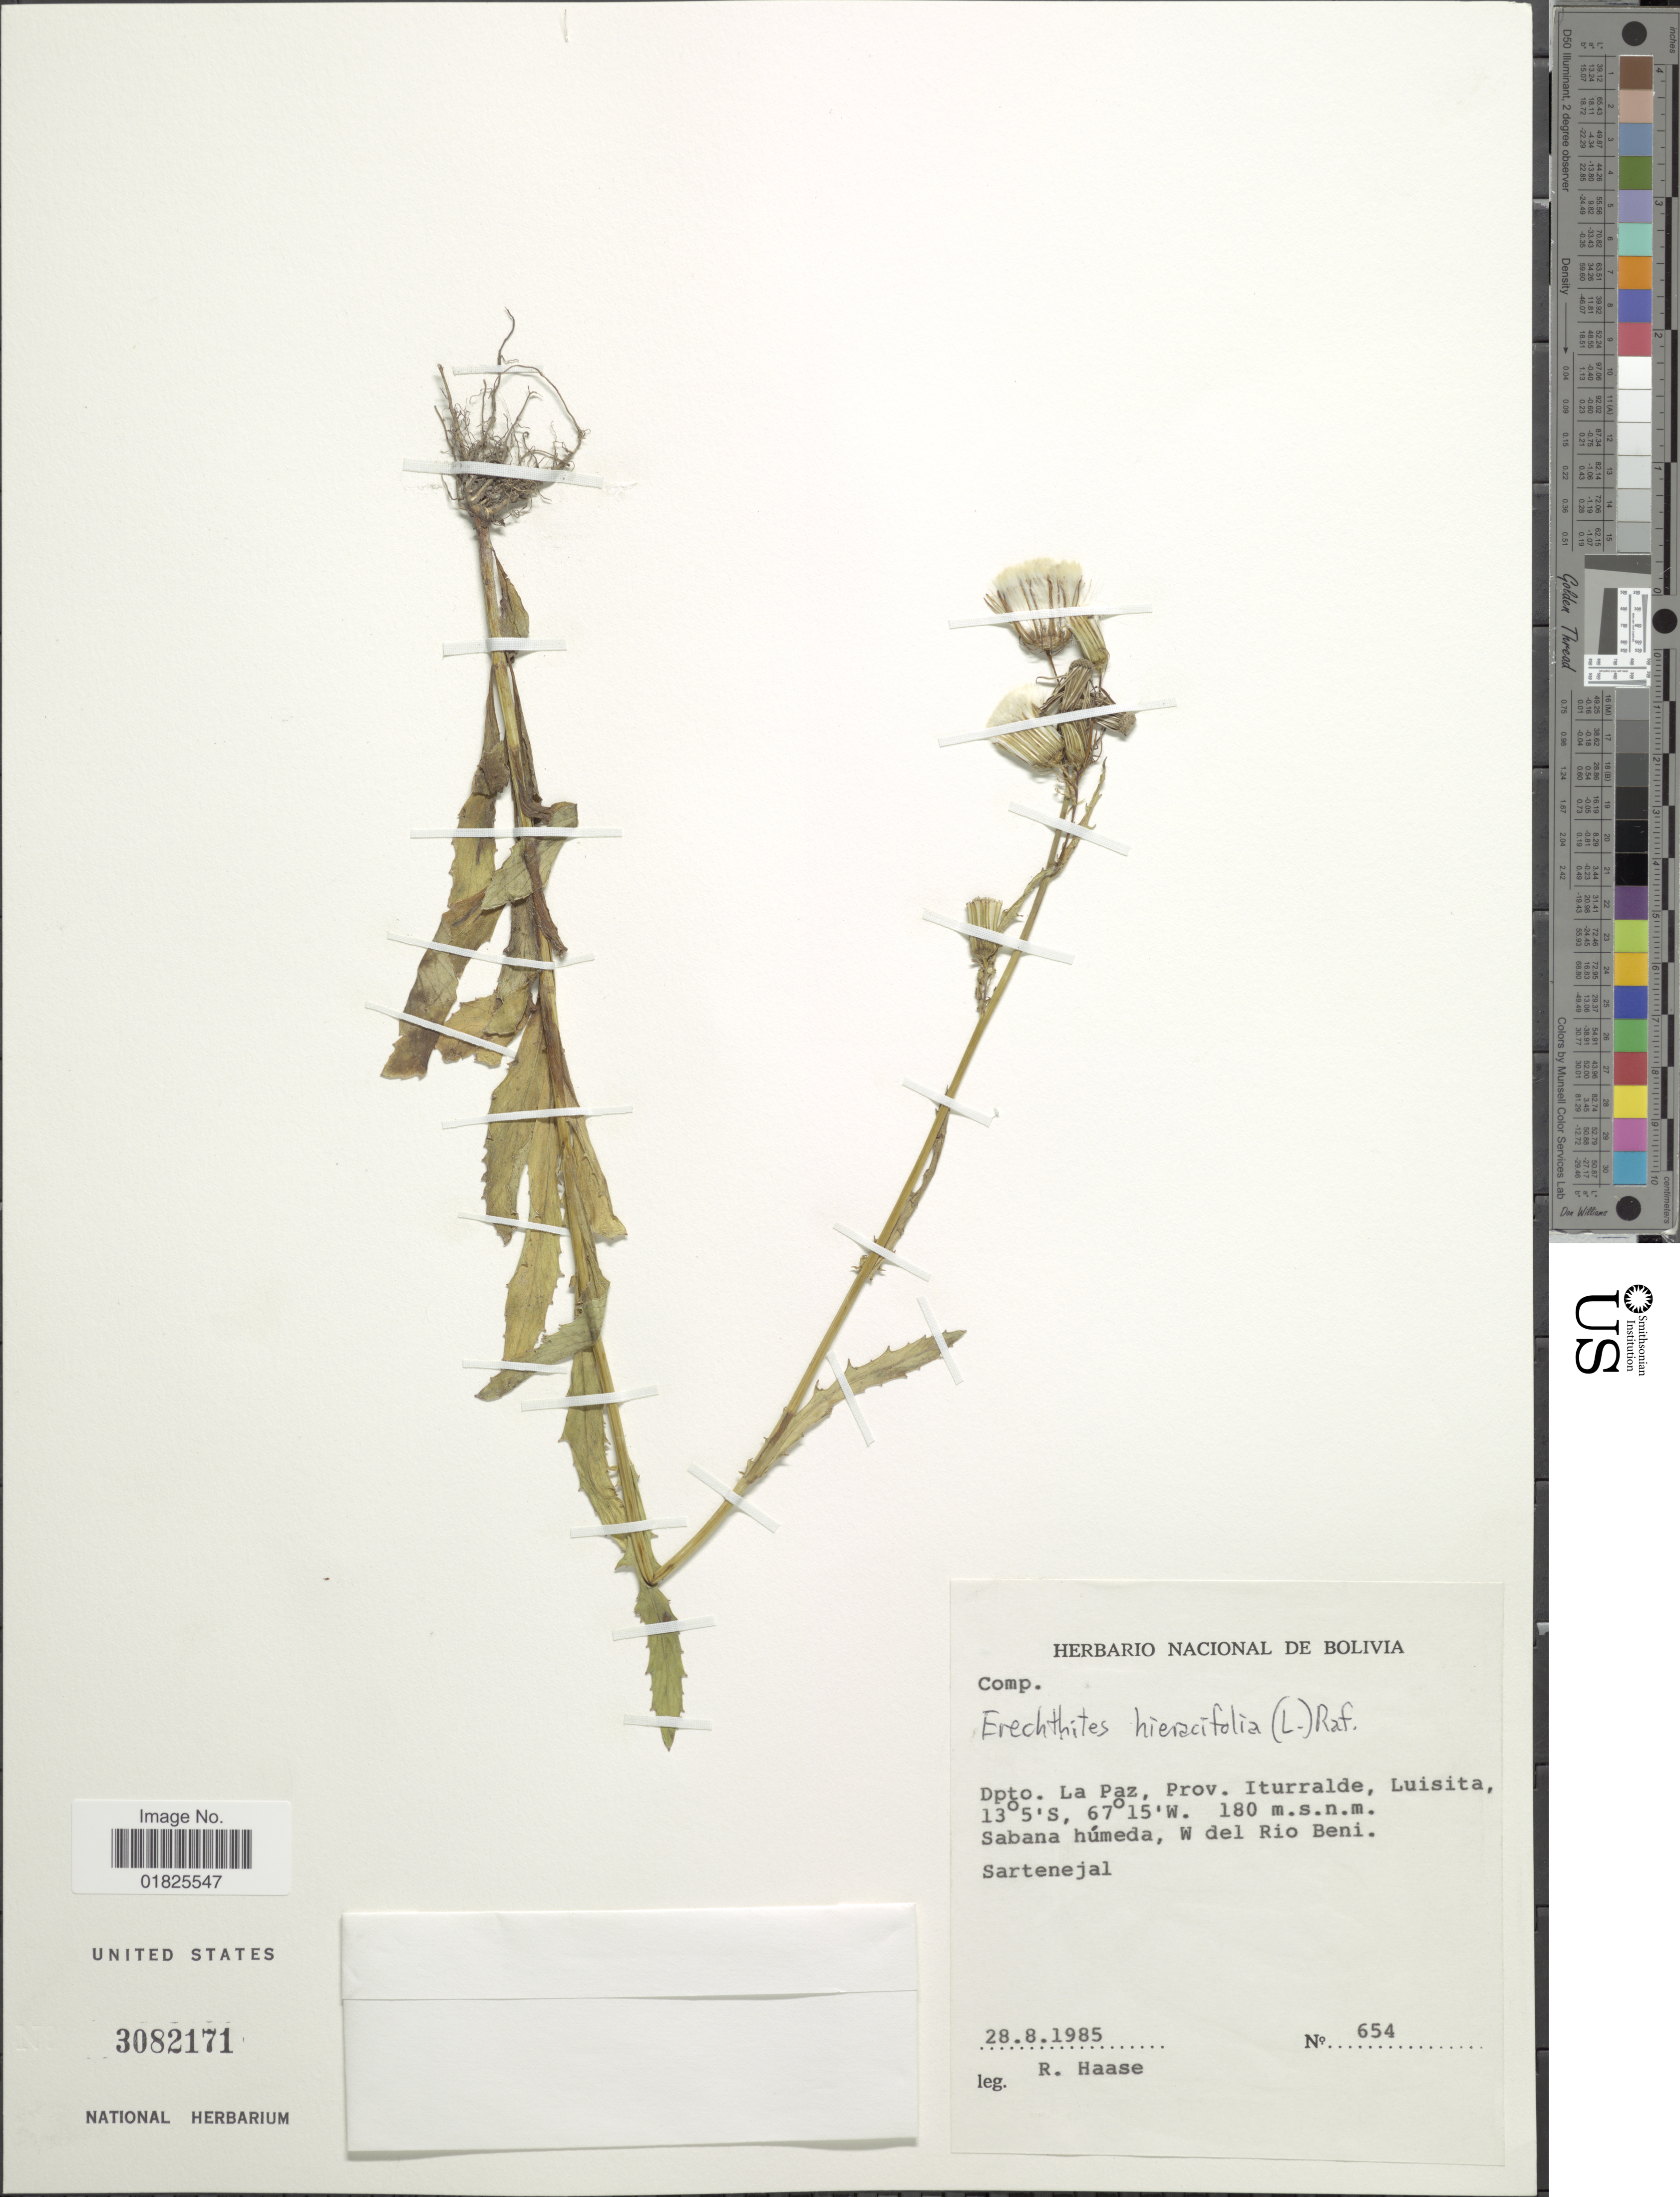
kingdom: Plantae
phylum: Tracheophyta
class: Magnoliopsida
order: Asterales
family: Asteraceae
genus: Erechtites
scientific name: Erechtites hieraciifolius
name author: (L.) Raf. ex DC.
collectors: R. Haase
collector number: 654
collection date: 1985-08-28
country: Bolivia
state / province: La Paz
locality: Prov. Ituuralde, Luisita, W del Rio Beni, Sartenejal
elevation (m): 180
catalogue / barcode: US 3082171